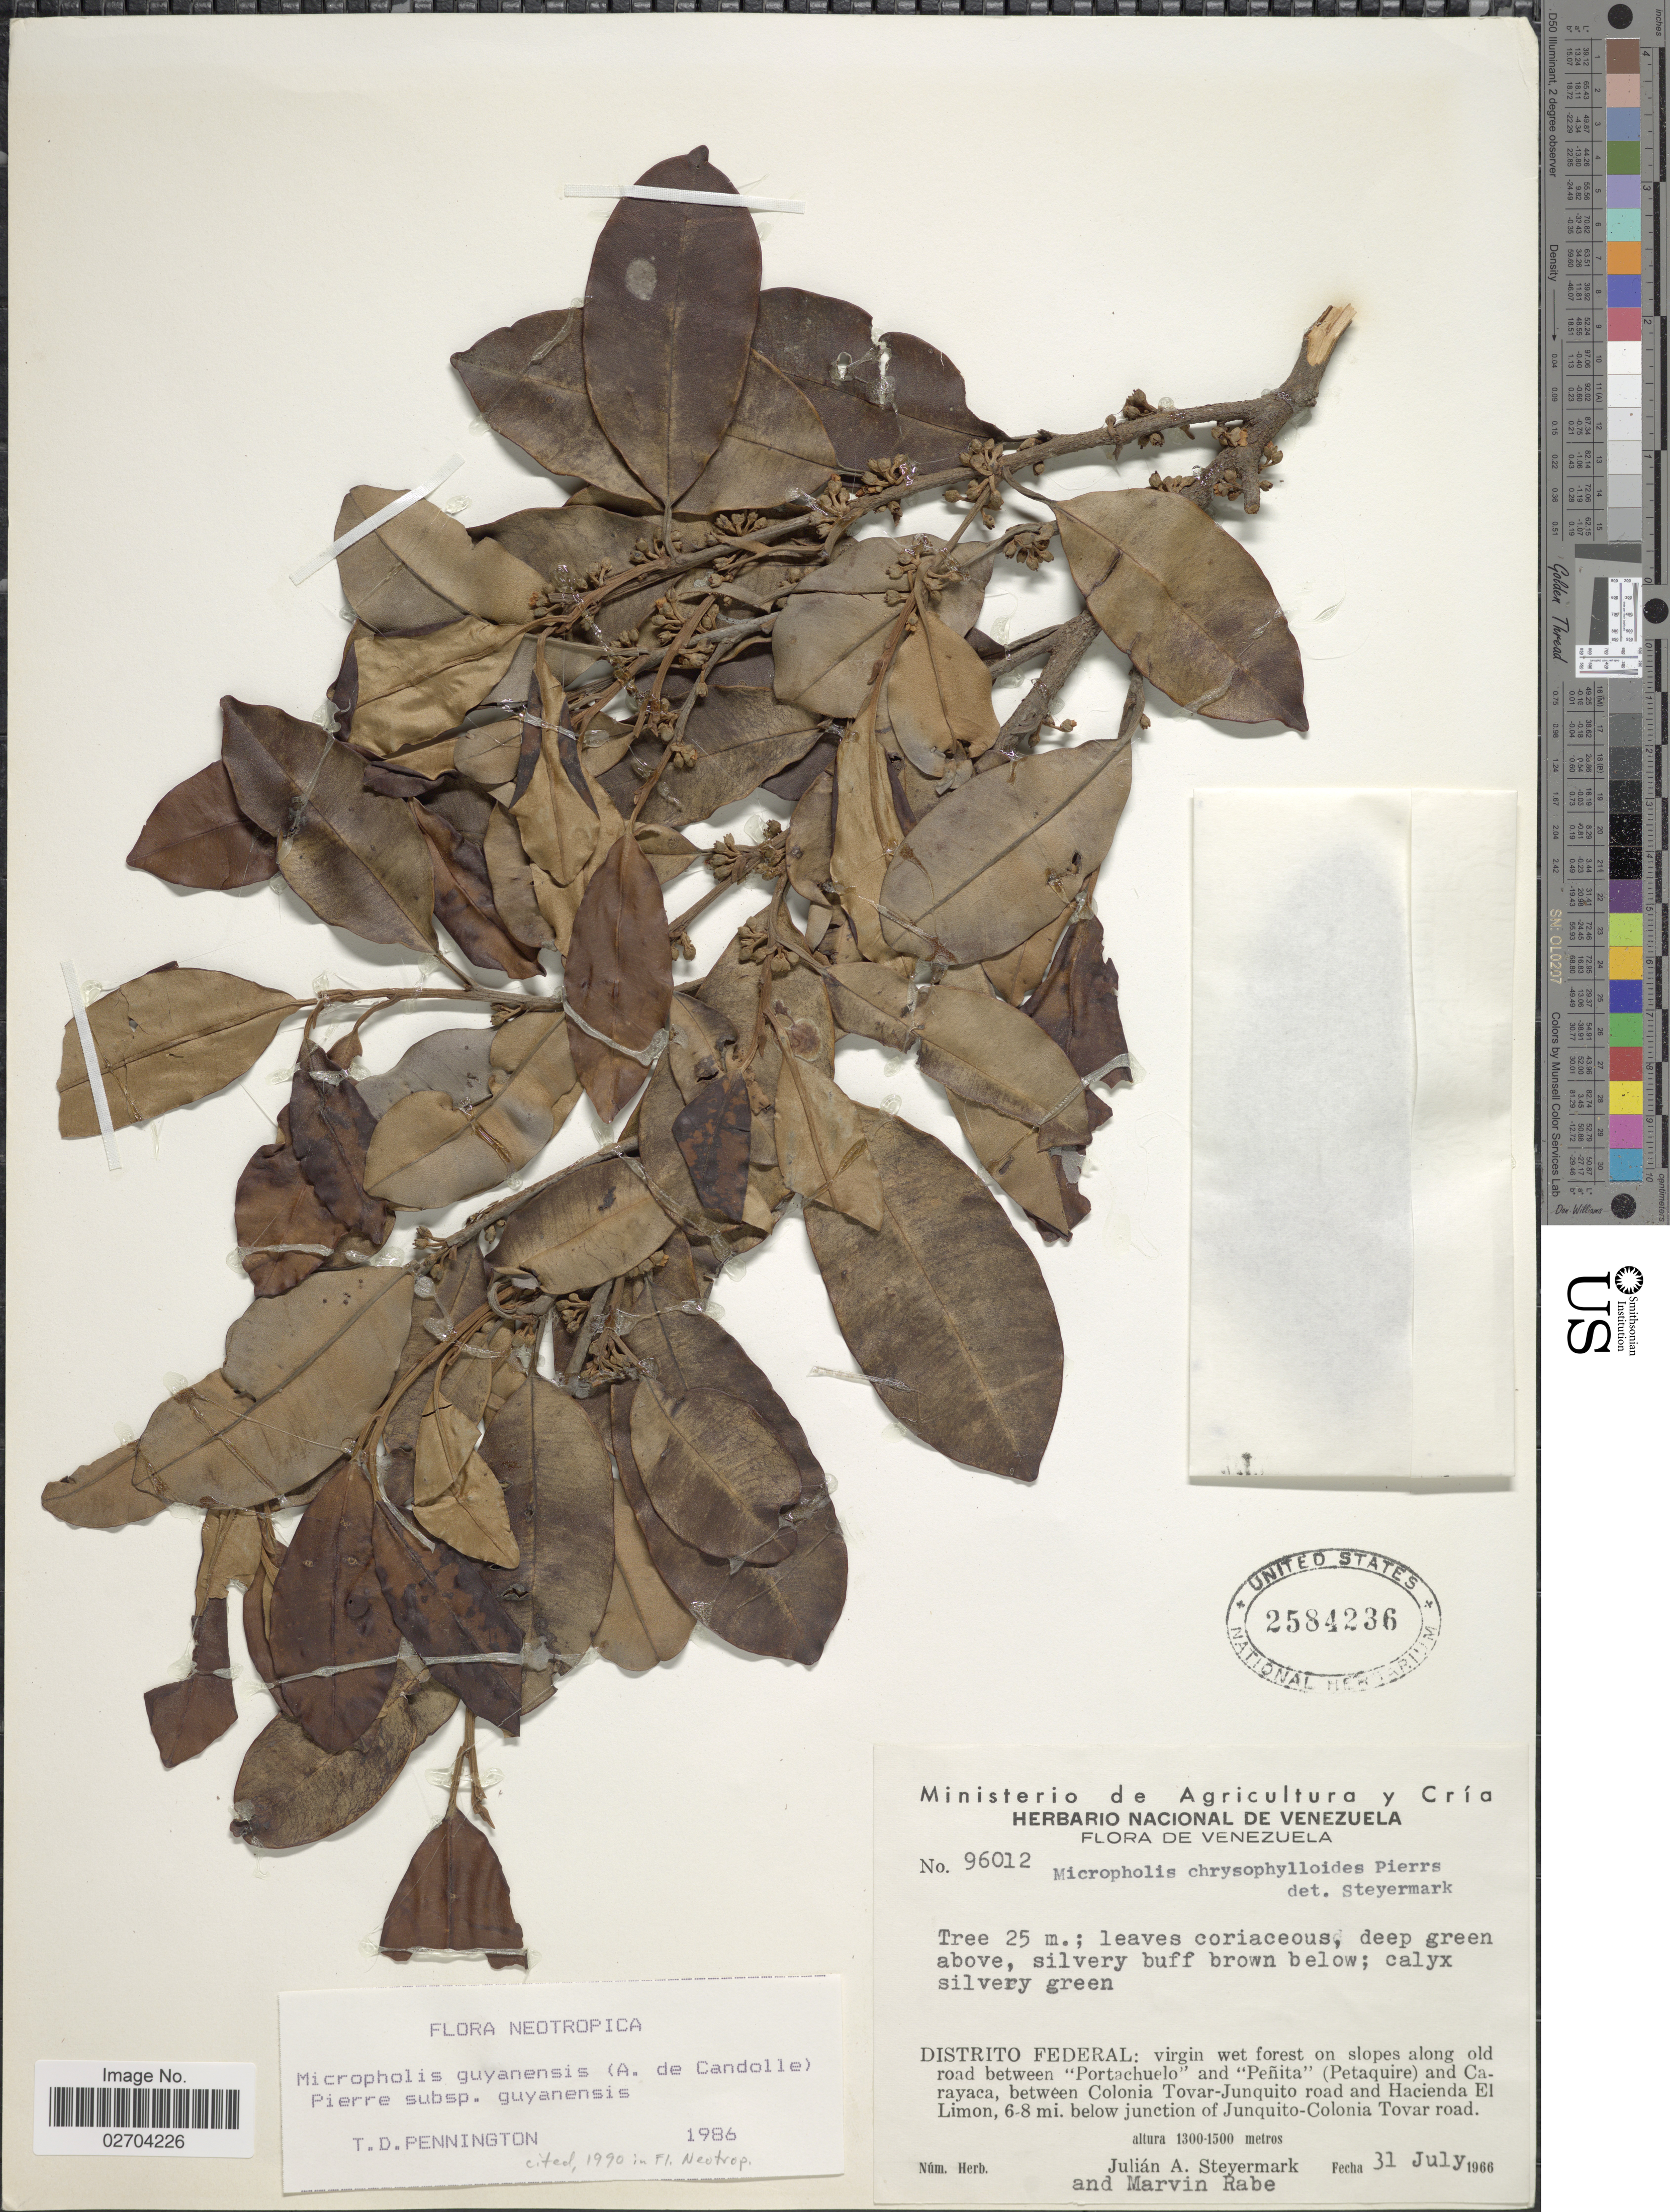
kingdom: Plantae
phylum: Tracheophyta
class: Magnoliopsida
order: Ericales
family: Sapotaceae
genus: Micropholis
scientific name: Micropholis guyanensis subsp. guyanensis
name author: (A. DC.) Pierre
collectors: J. Steyermark & M. Rabe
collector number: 96012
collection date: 1966-07-31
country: Venezuela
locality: Distrito Federal: virgin wet forest on slopes along old road between 'Portachuelo' and 'Peñita' (Petaquire) and Carayaca, between Colonia Tovar-Junquito road and Hacienda El Limon, 6-8 mi below junction of Junquito-Colonia Tovar road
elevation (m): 1300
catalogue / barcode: US 2584236